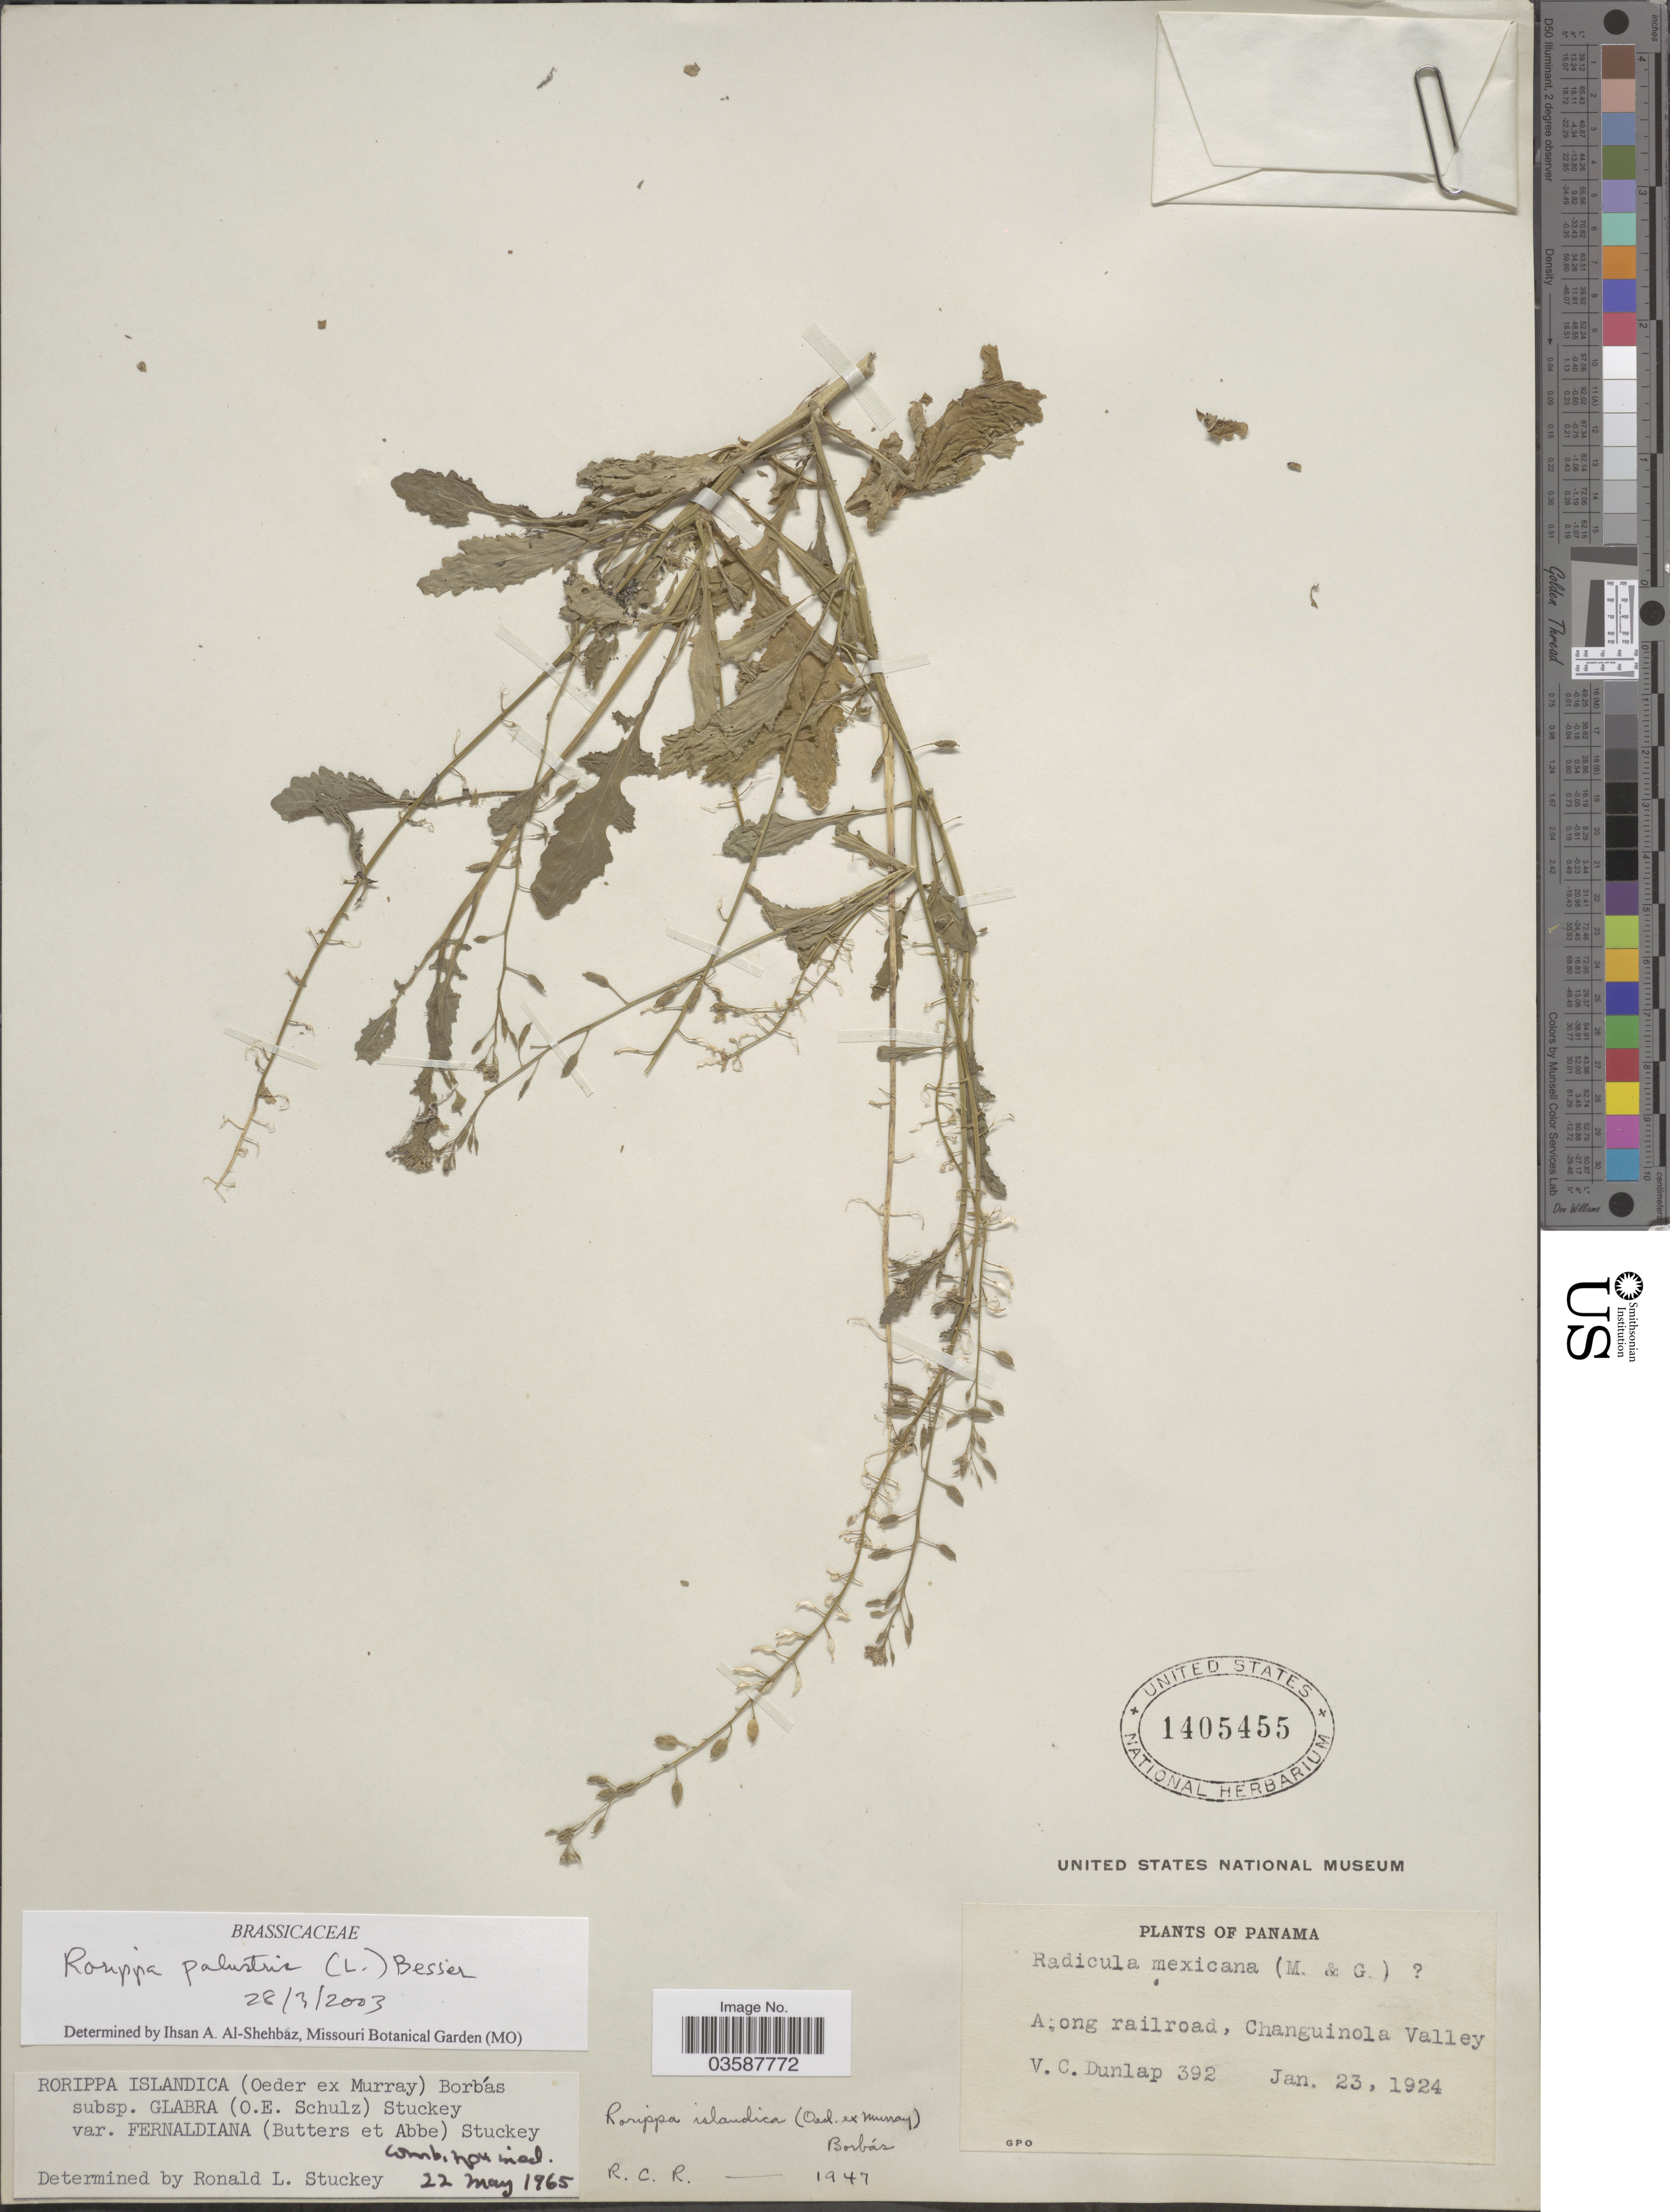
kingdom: Plantae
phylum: Tracheophyta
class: Magnoliopsida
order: Brassicales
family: Brassicaceae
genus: Rorippa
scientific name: Rorippa palustris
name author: (L.) Besser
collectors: V. C. Dunlap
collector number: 392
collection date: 1924-01-23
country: Panama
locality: Along railroad, Changuinola Valley.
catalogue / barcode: US 1405455